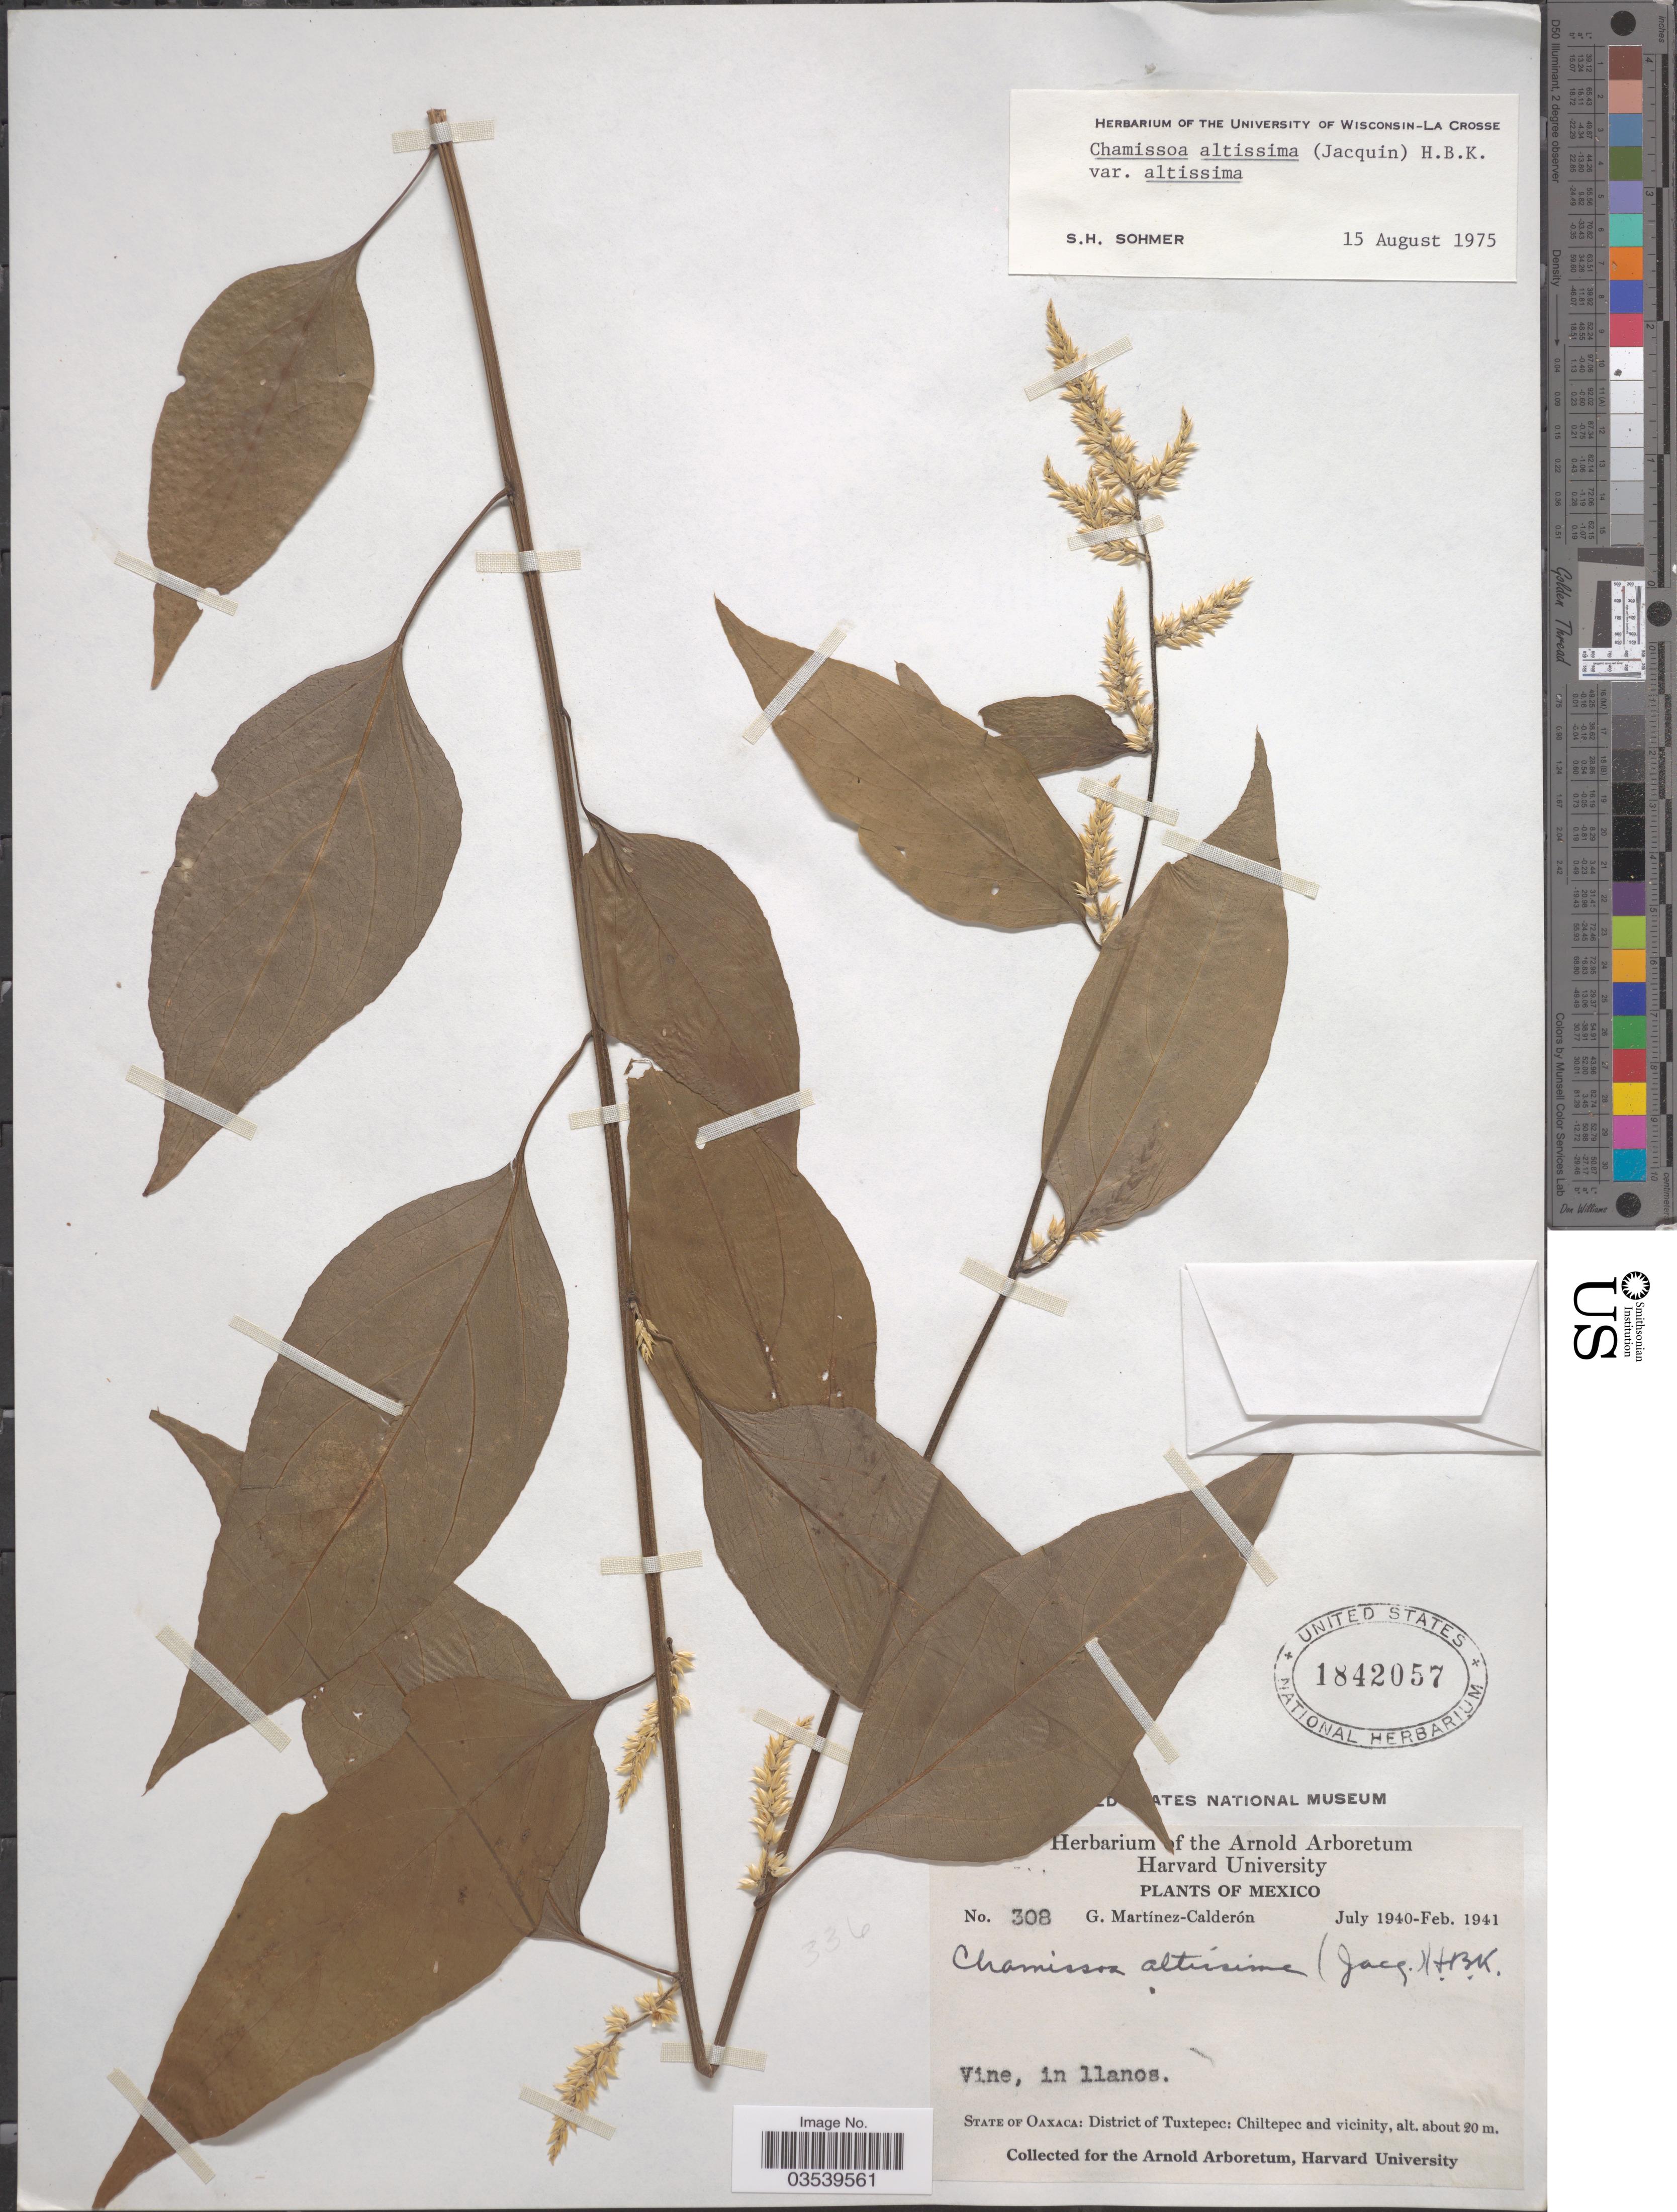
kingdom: Plantae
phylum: Tracheophyta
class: Magnoliopsida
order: Caryophyllales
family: Amaranthaceae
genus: Chamissoa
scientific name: Chamissoa altissima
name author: (Jacq.) Kunth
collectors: G. Martínez Calderón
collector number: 308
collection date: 1940-07/1941-02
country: Mexico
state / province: Oaxaca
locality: District of Tuxtepec: Chiltepec and vicinity.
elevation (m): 20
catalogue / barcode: US 1842057